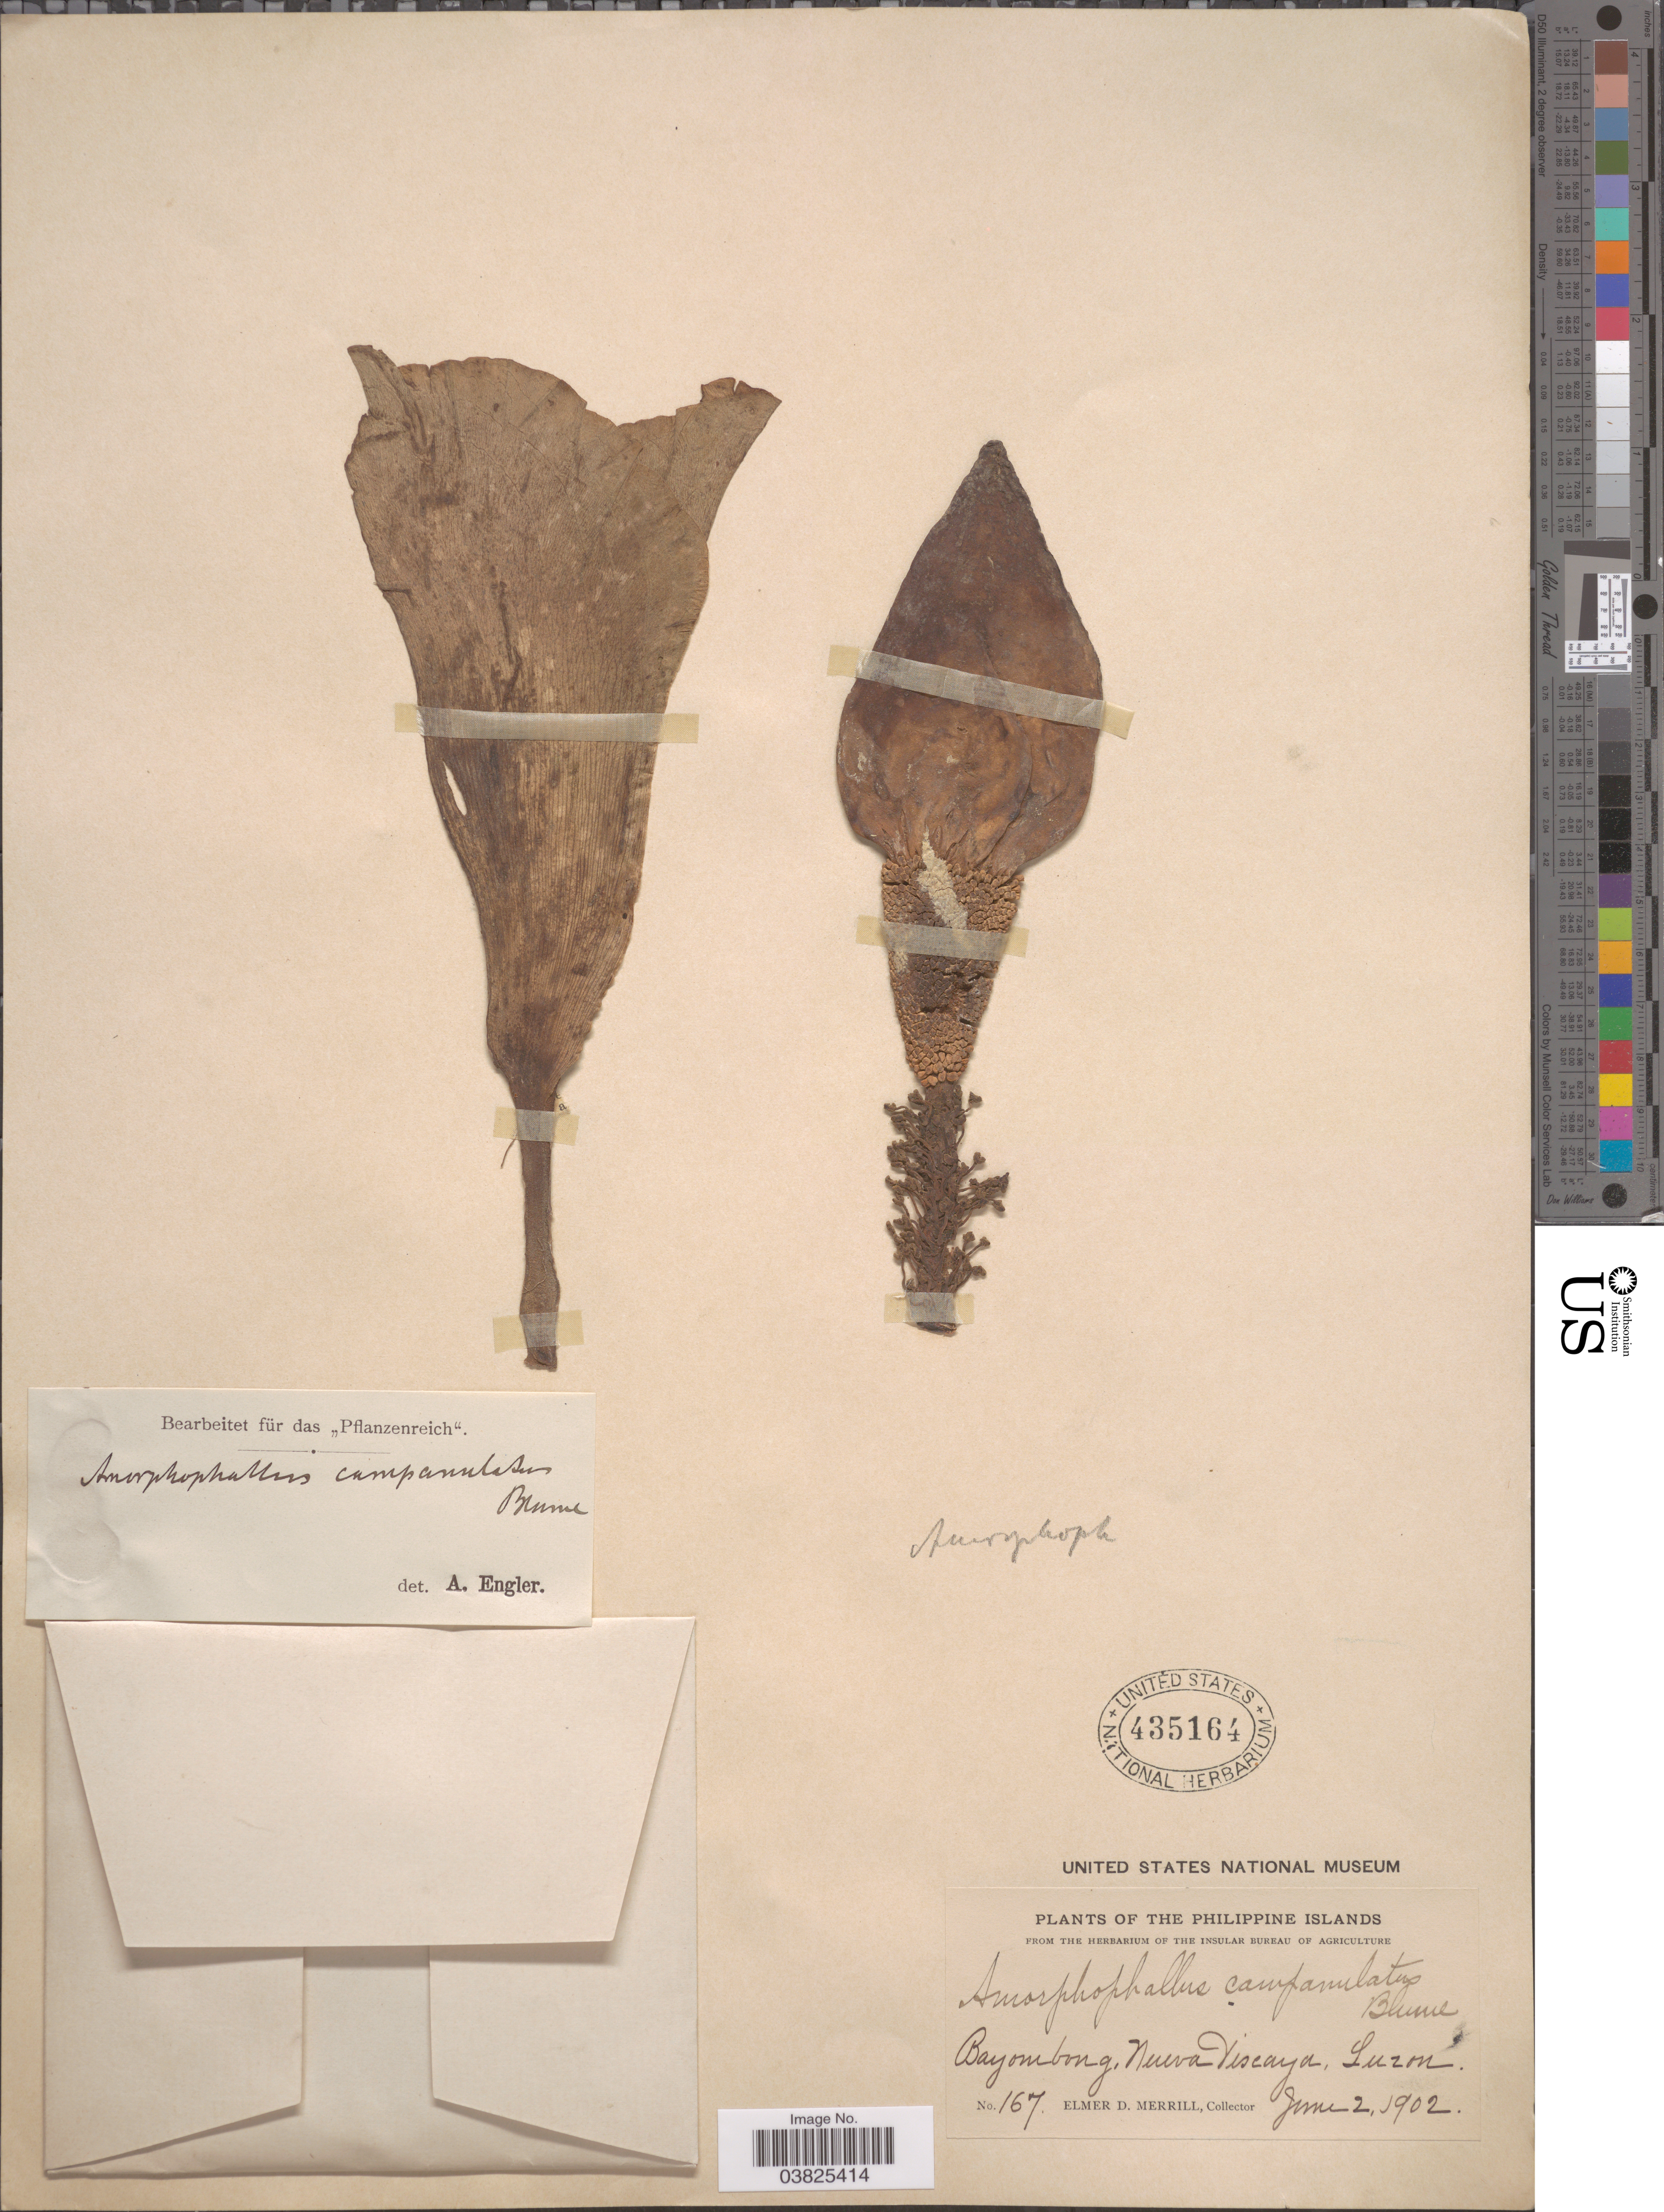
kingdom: Plantae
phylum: Tracheophyta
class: Liliopsida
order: Alismatales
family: Araceae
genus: Amorphophallus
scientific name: Amorphophallus paeoniifolius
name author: (Dennst.) Nicolson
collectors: E. D. Merrill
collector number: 167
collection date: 1902-06-02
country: Philippines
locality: Bayombong, Nueva Viscaya, Luzon.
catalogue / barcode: US 435164